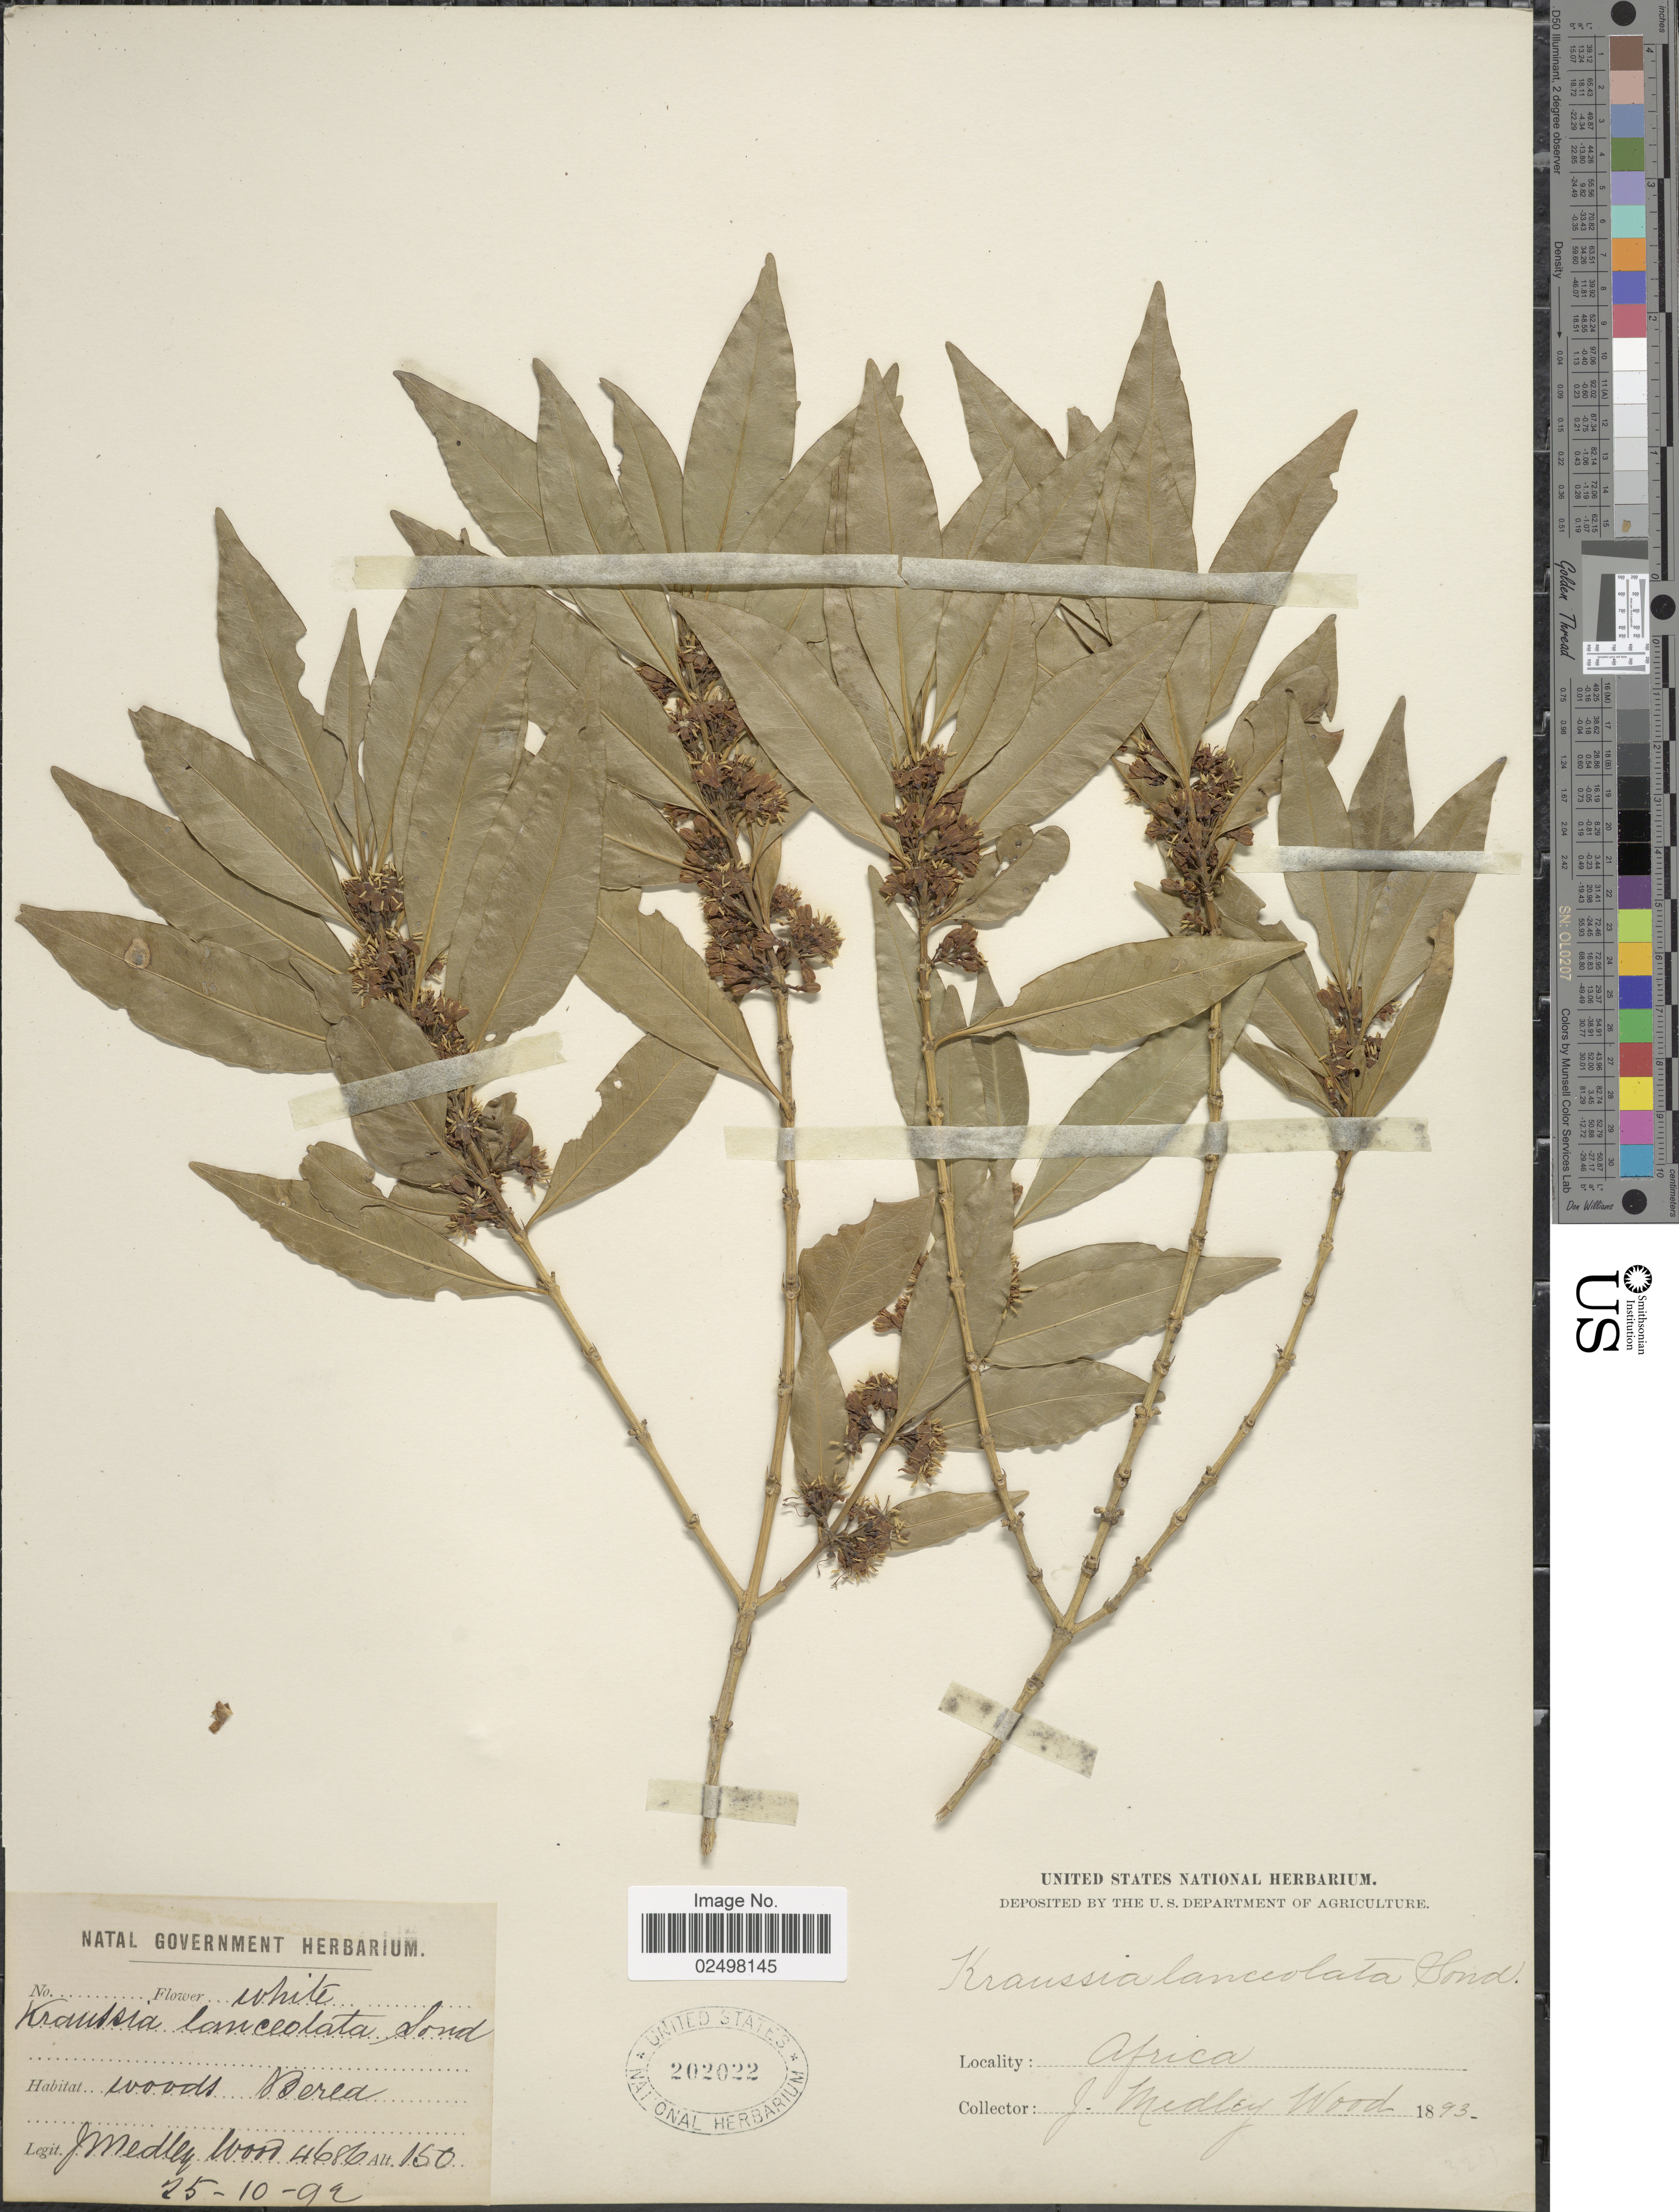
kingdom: Plantae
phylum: Tracheophyta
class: Magnoliopsida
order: Gentianales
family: Rubiaceae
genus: Tricalysia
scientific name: Tricalysia lanceolata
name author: (Sond.) Burtt Davy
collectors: J. Medley Wood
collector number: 4686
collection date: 1893-10-25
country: South Africa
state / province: KwaZulu-Natal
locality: Woods, Berea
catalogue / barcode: US 202022